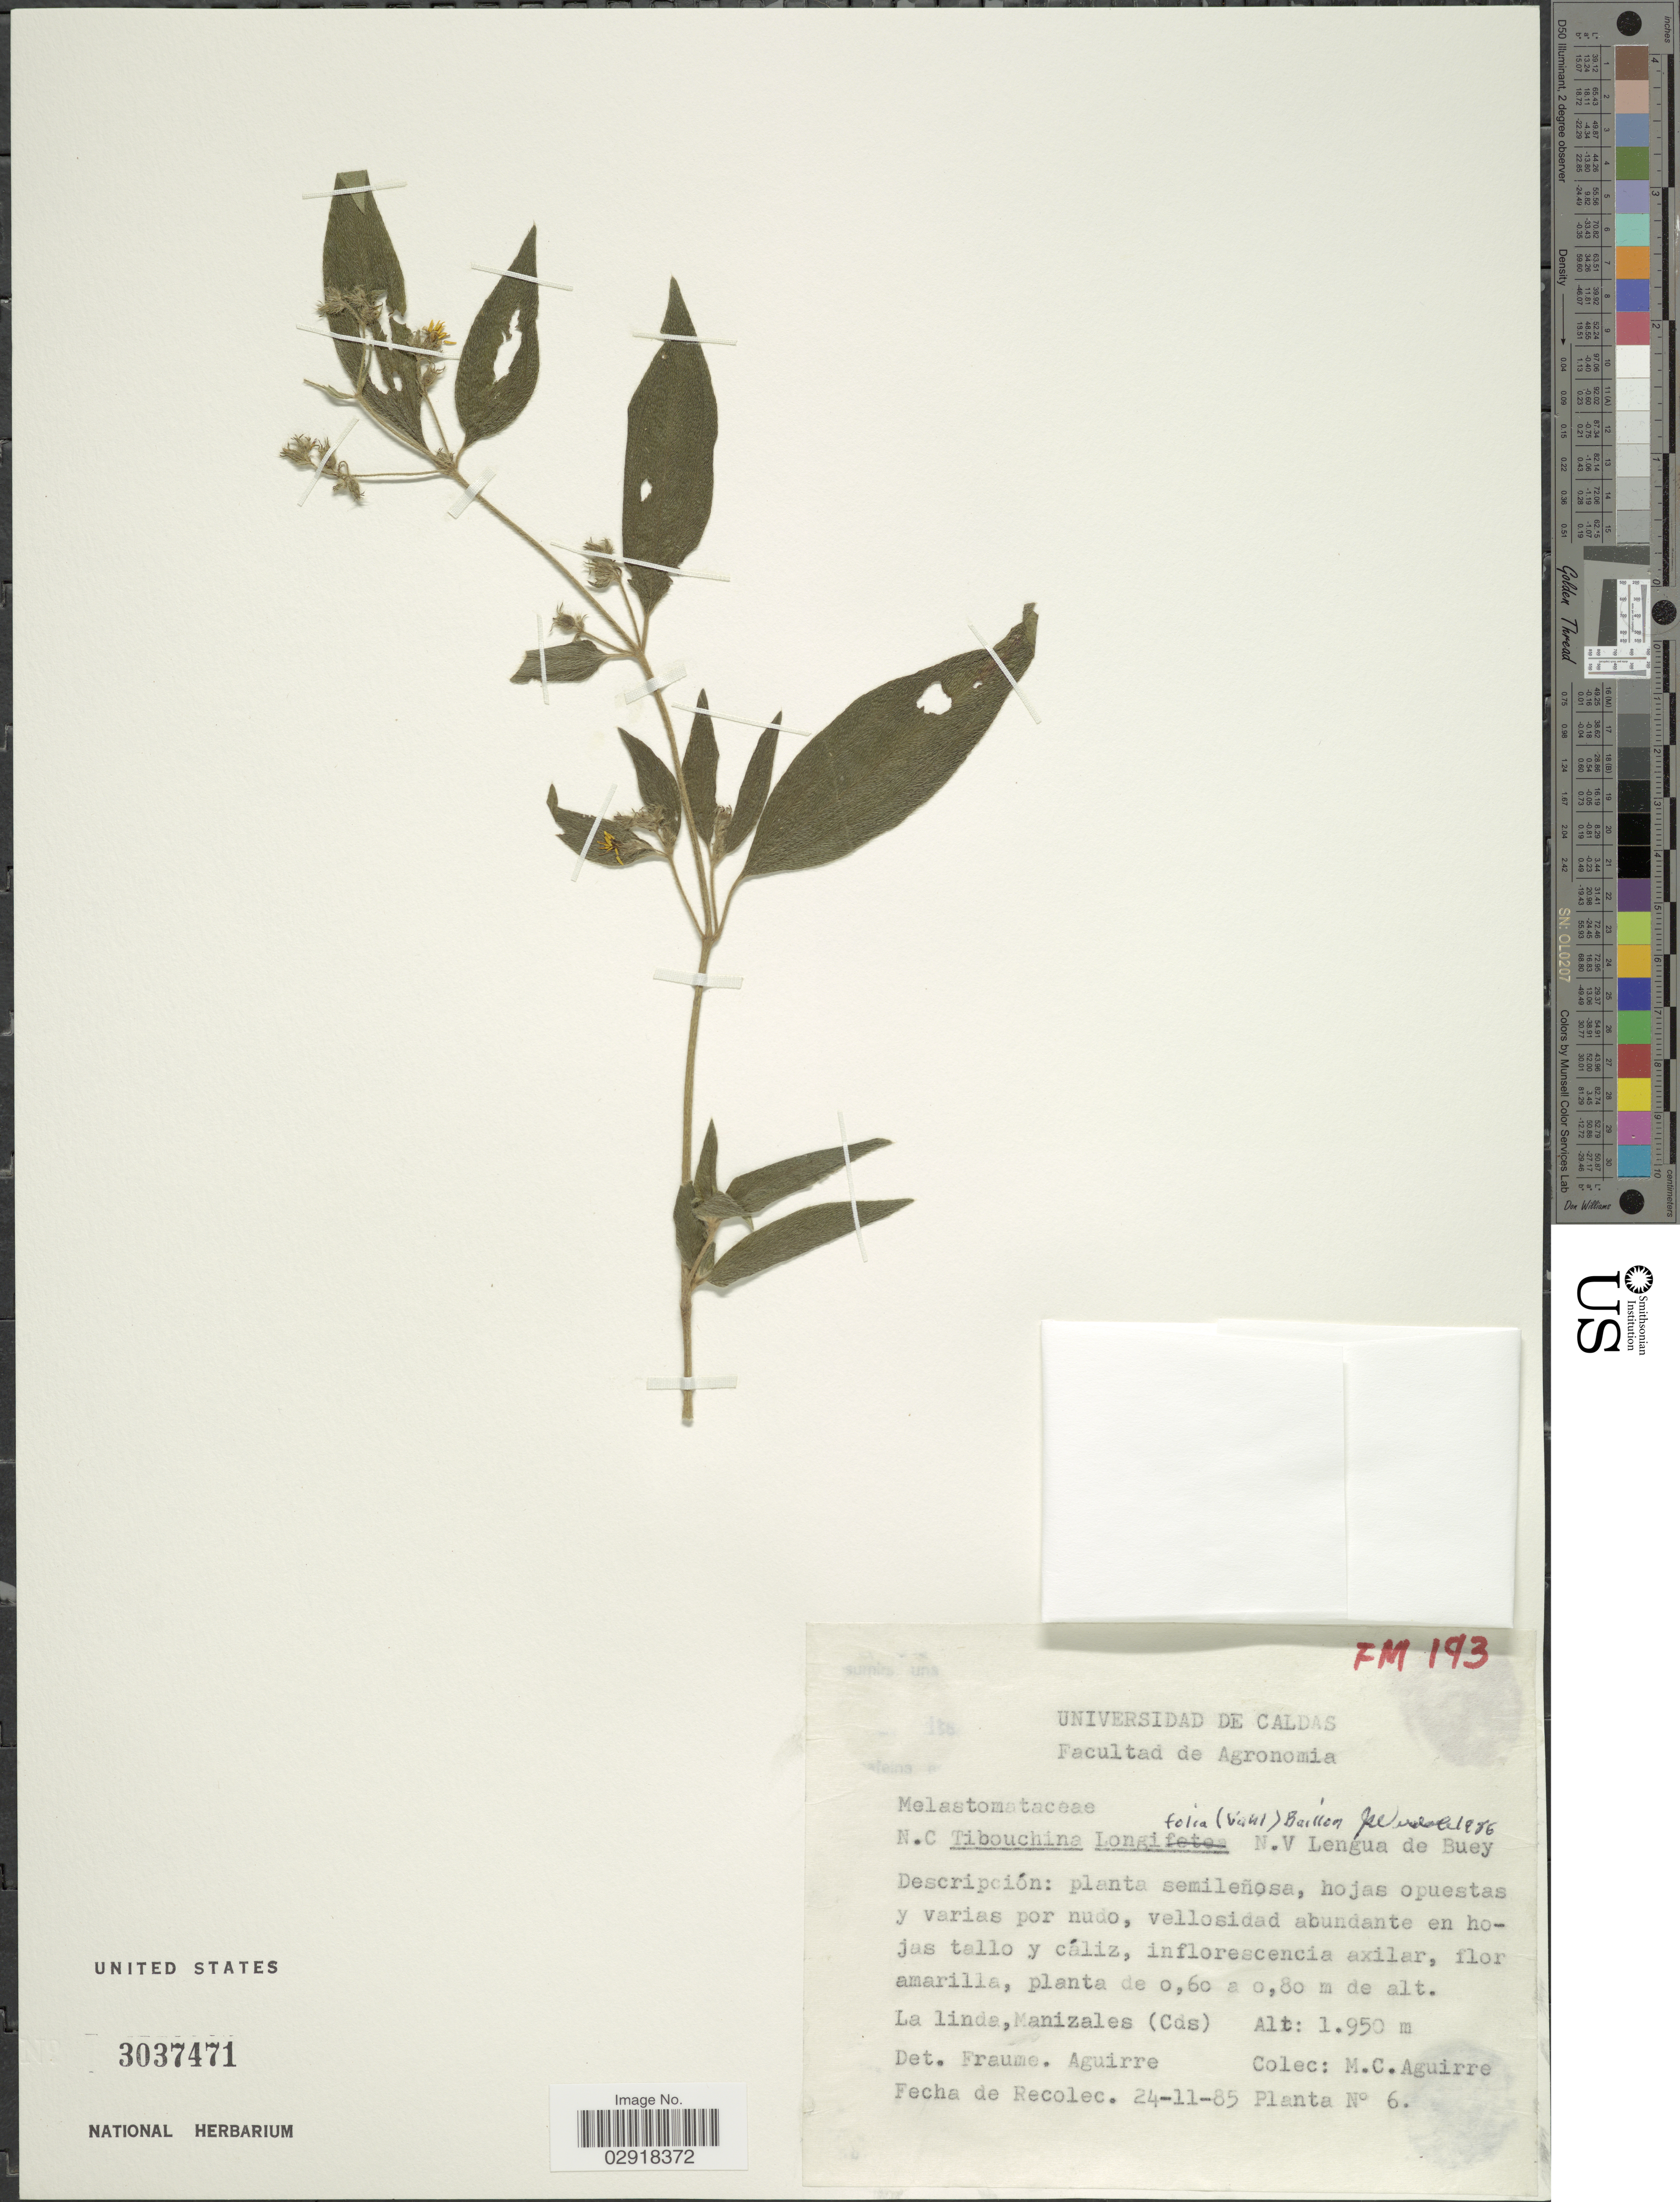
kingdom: Plantae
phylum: Tracheophyta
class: Magnoliopsida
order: Myrtales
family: Melastomataceae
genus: Chaetogastra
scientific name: Chaetogastra longifolia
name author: (Vahl) DC.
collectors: M. Aguirre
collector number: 6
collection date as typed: Transcribed d/m/y: 24/11/85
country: Colombia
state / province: Caldas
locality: La linda, Manizales (Cds).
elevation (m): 1950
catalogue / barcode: US 3037471